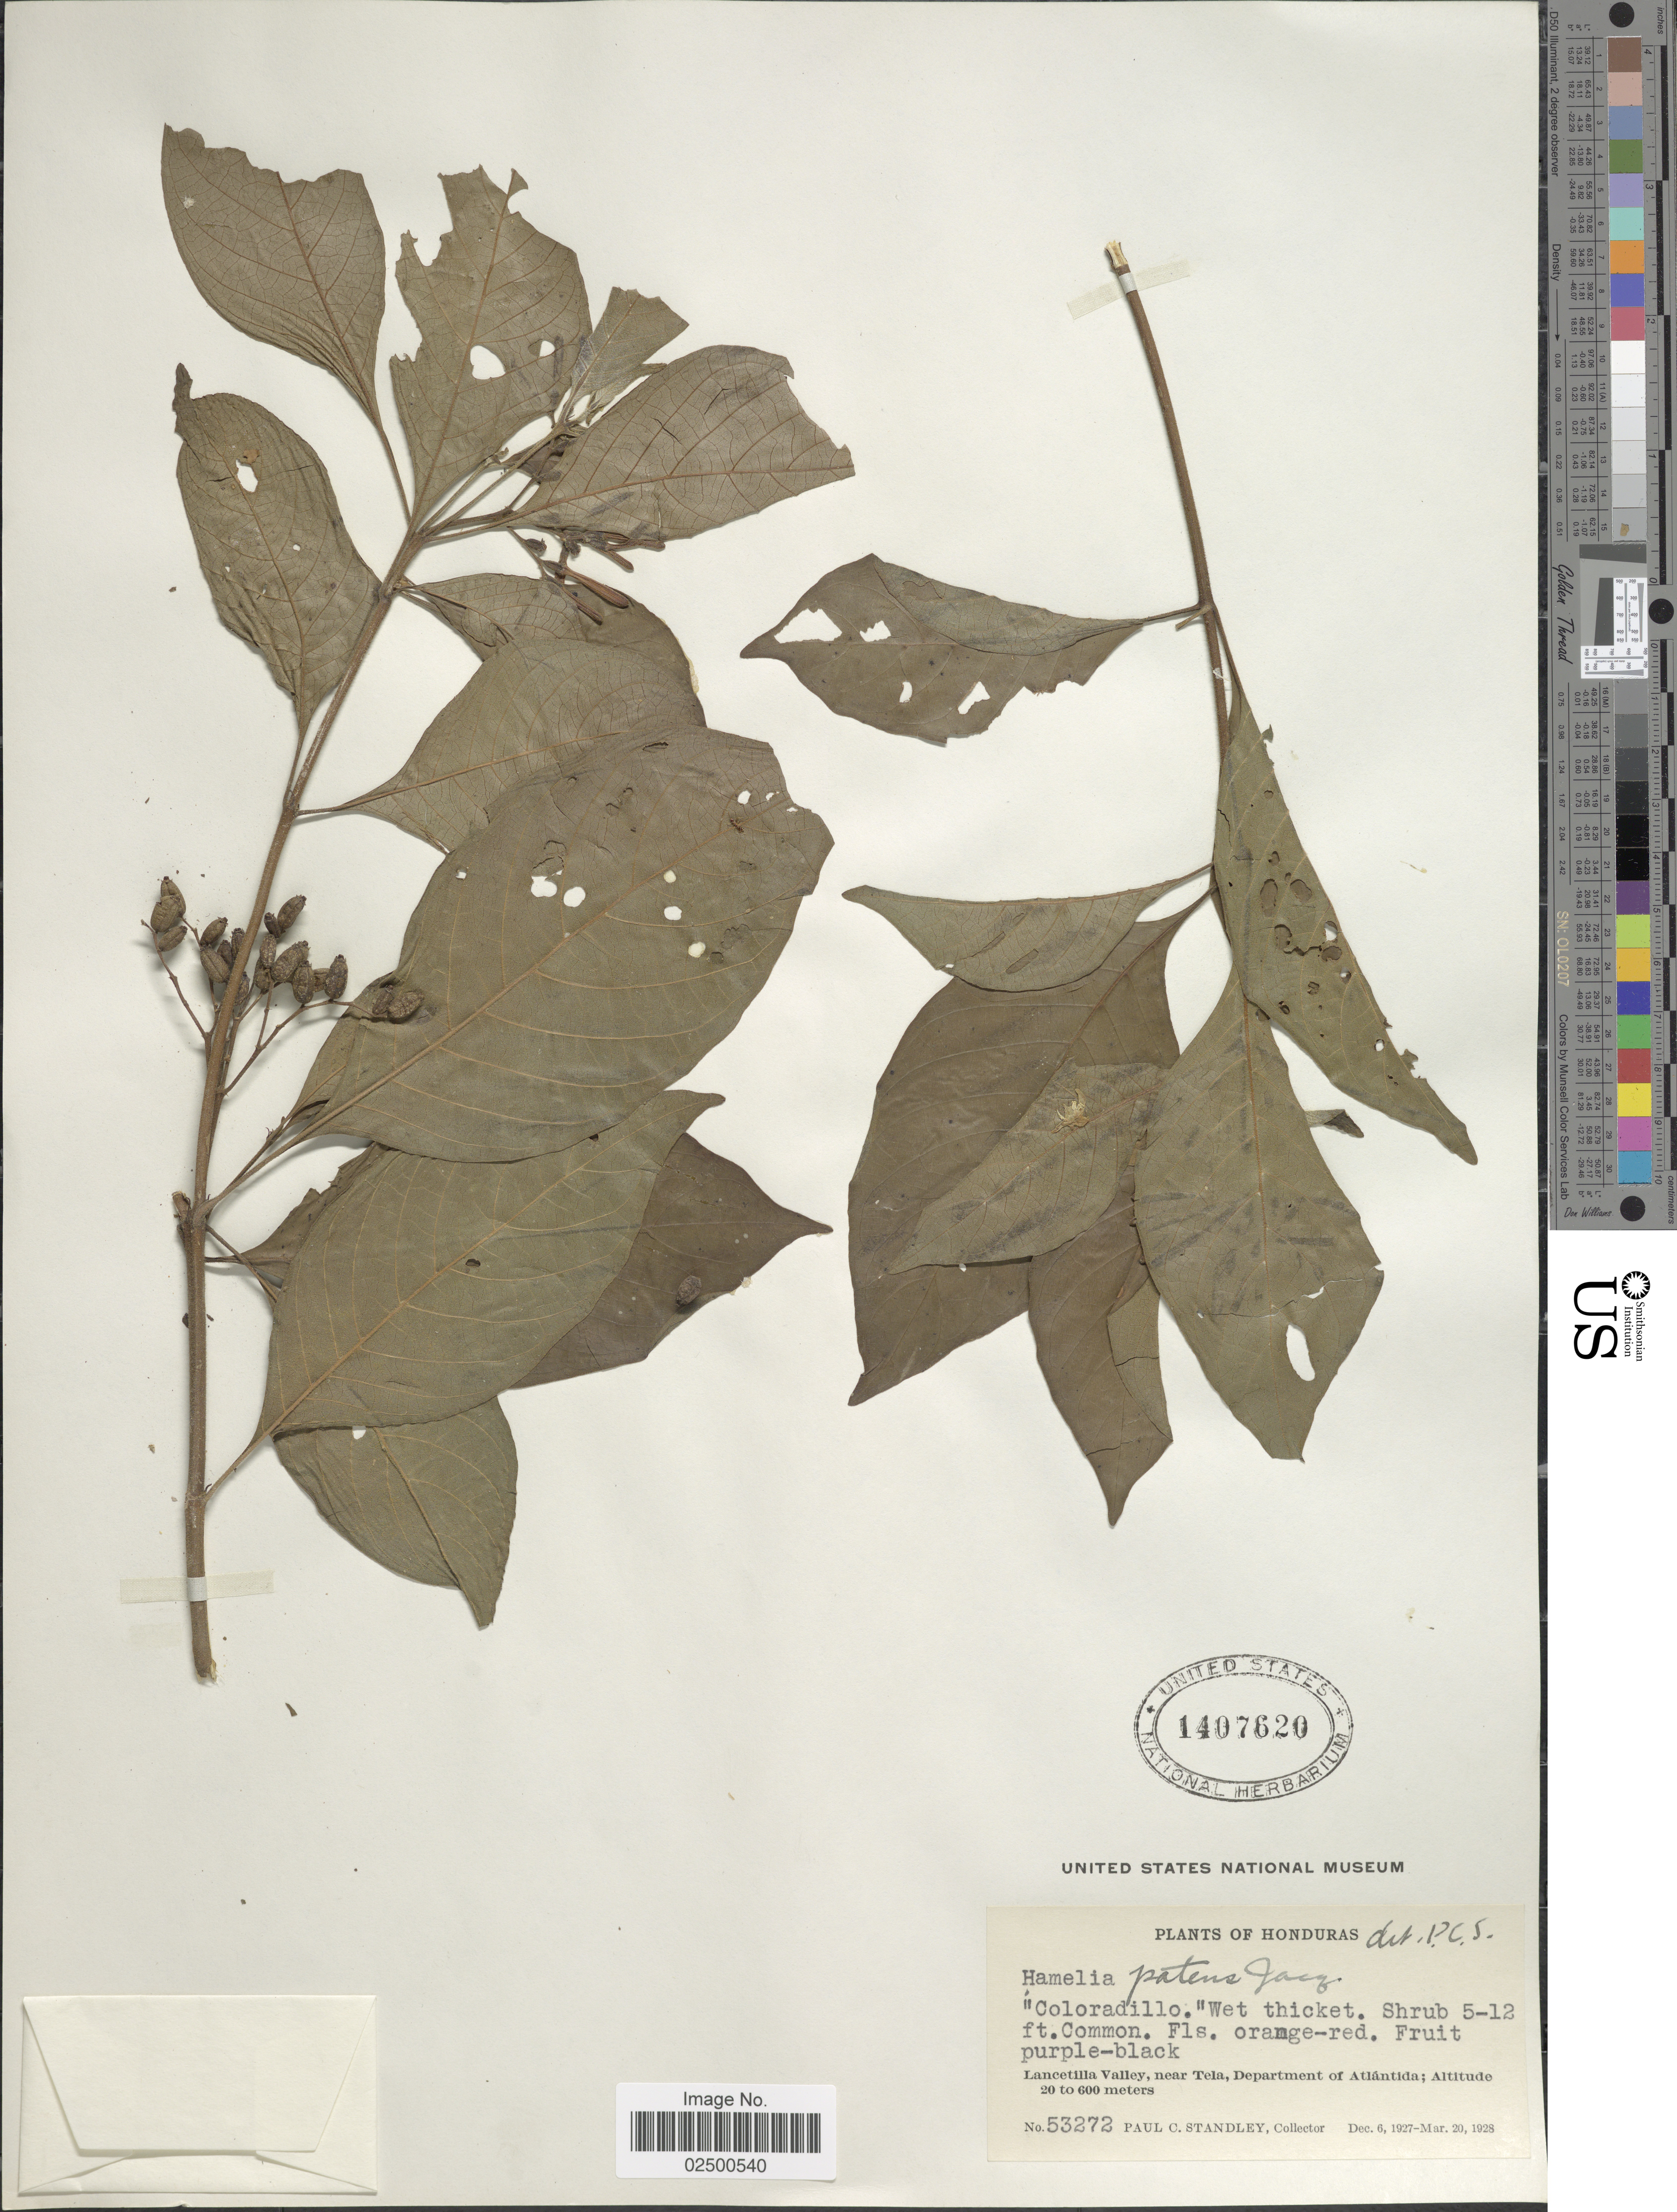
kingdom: Plantae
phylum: Tracheophyta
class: Magnoliopsida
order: Gentianales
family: Rubiaceae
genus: Hamelia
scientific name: Hamelia erecta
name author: Jacq.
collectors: P. C. Standley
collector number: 53272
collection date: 1927-12-06/1928-03-20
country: Honduras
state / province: Atlántida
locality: Lancetilla Valley, near Tela, Department of Atlantida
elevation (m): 20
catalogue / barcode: US 1407620